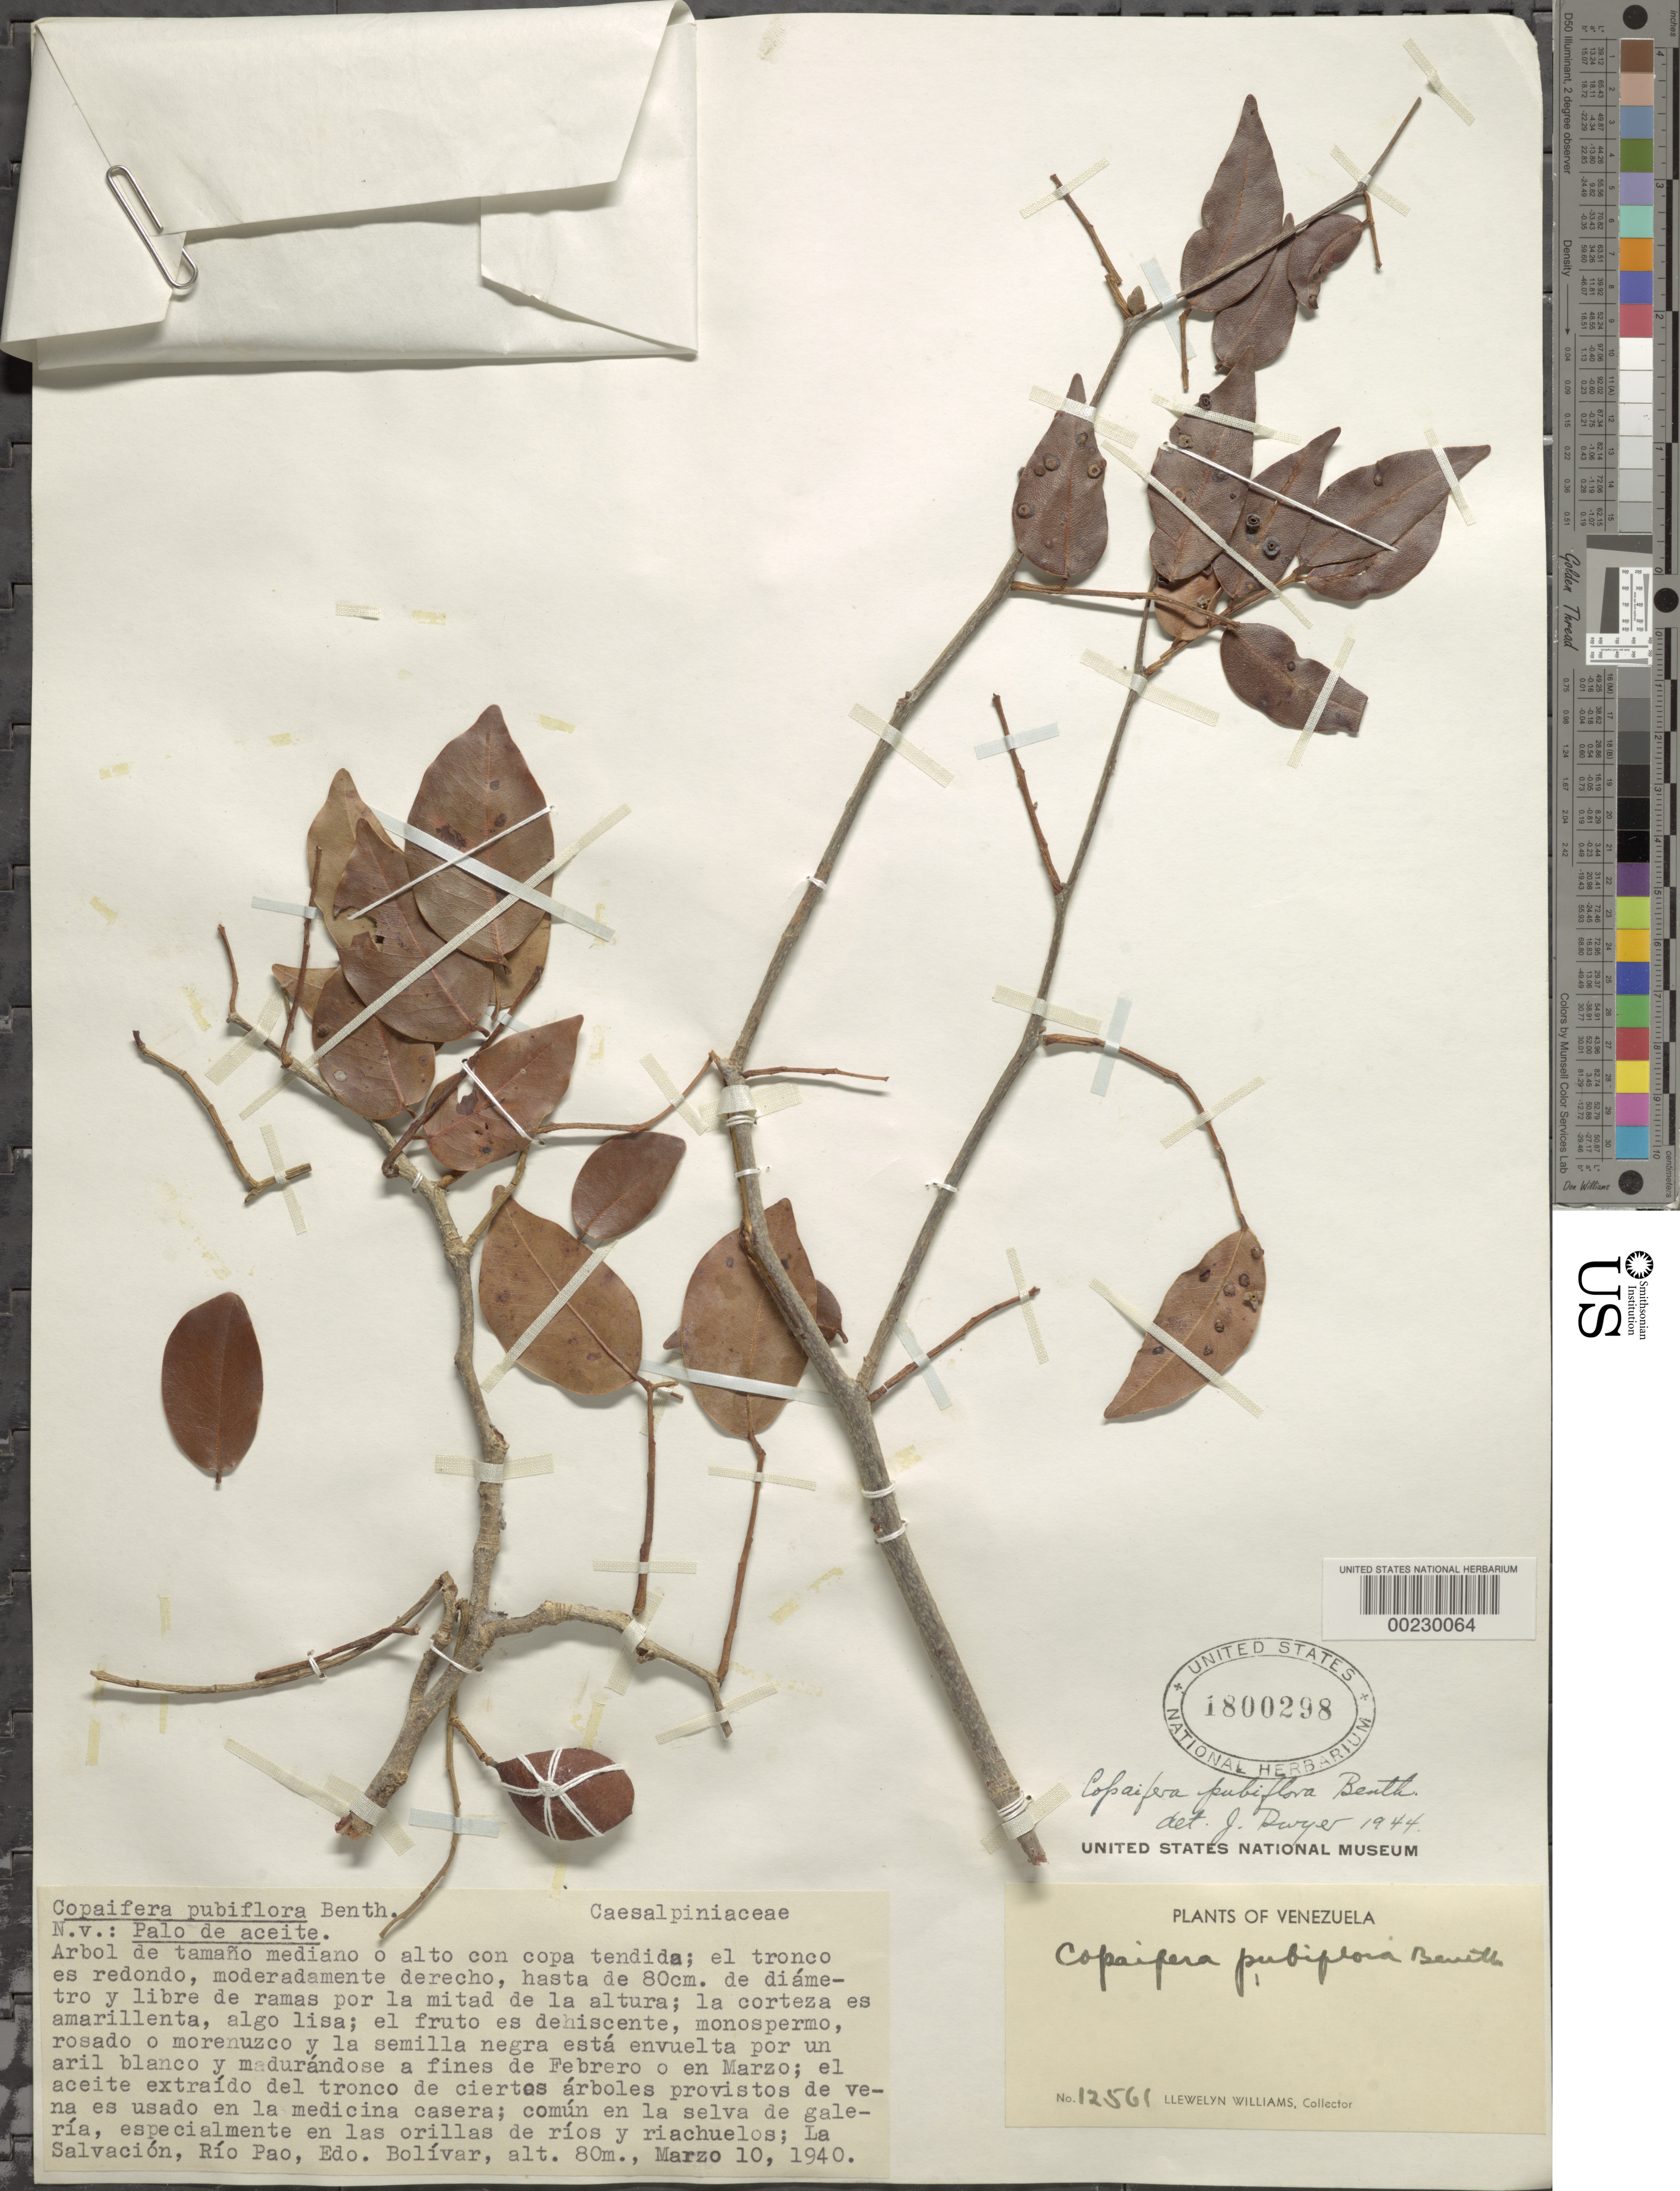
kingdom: Plantae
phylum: Tracheophyta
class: Magnoliopsida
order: Fabales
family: Fabaceae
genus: Copaifera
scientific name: Copaifera pubiflora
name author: Benth.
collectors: Ll. Williams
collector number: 12561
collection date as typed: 10 Mar 1940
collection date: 1940-03-10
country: Venezuela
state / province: Bolivar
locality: La salvacion, rio pao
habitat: See specimen sheet for notes in spanish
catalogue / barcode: US 1800298